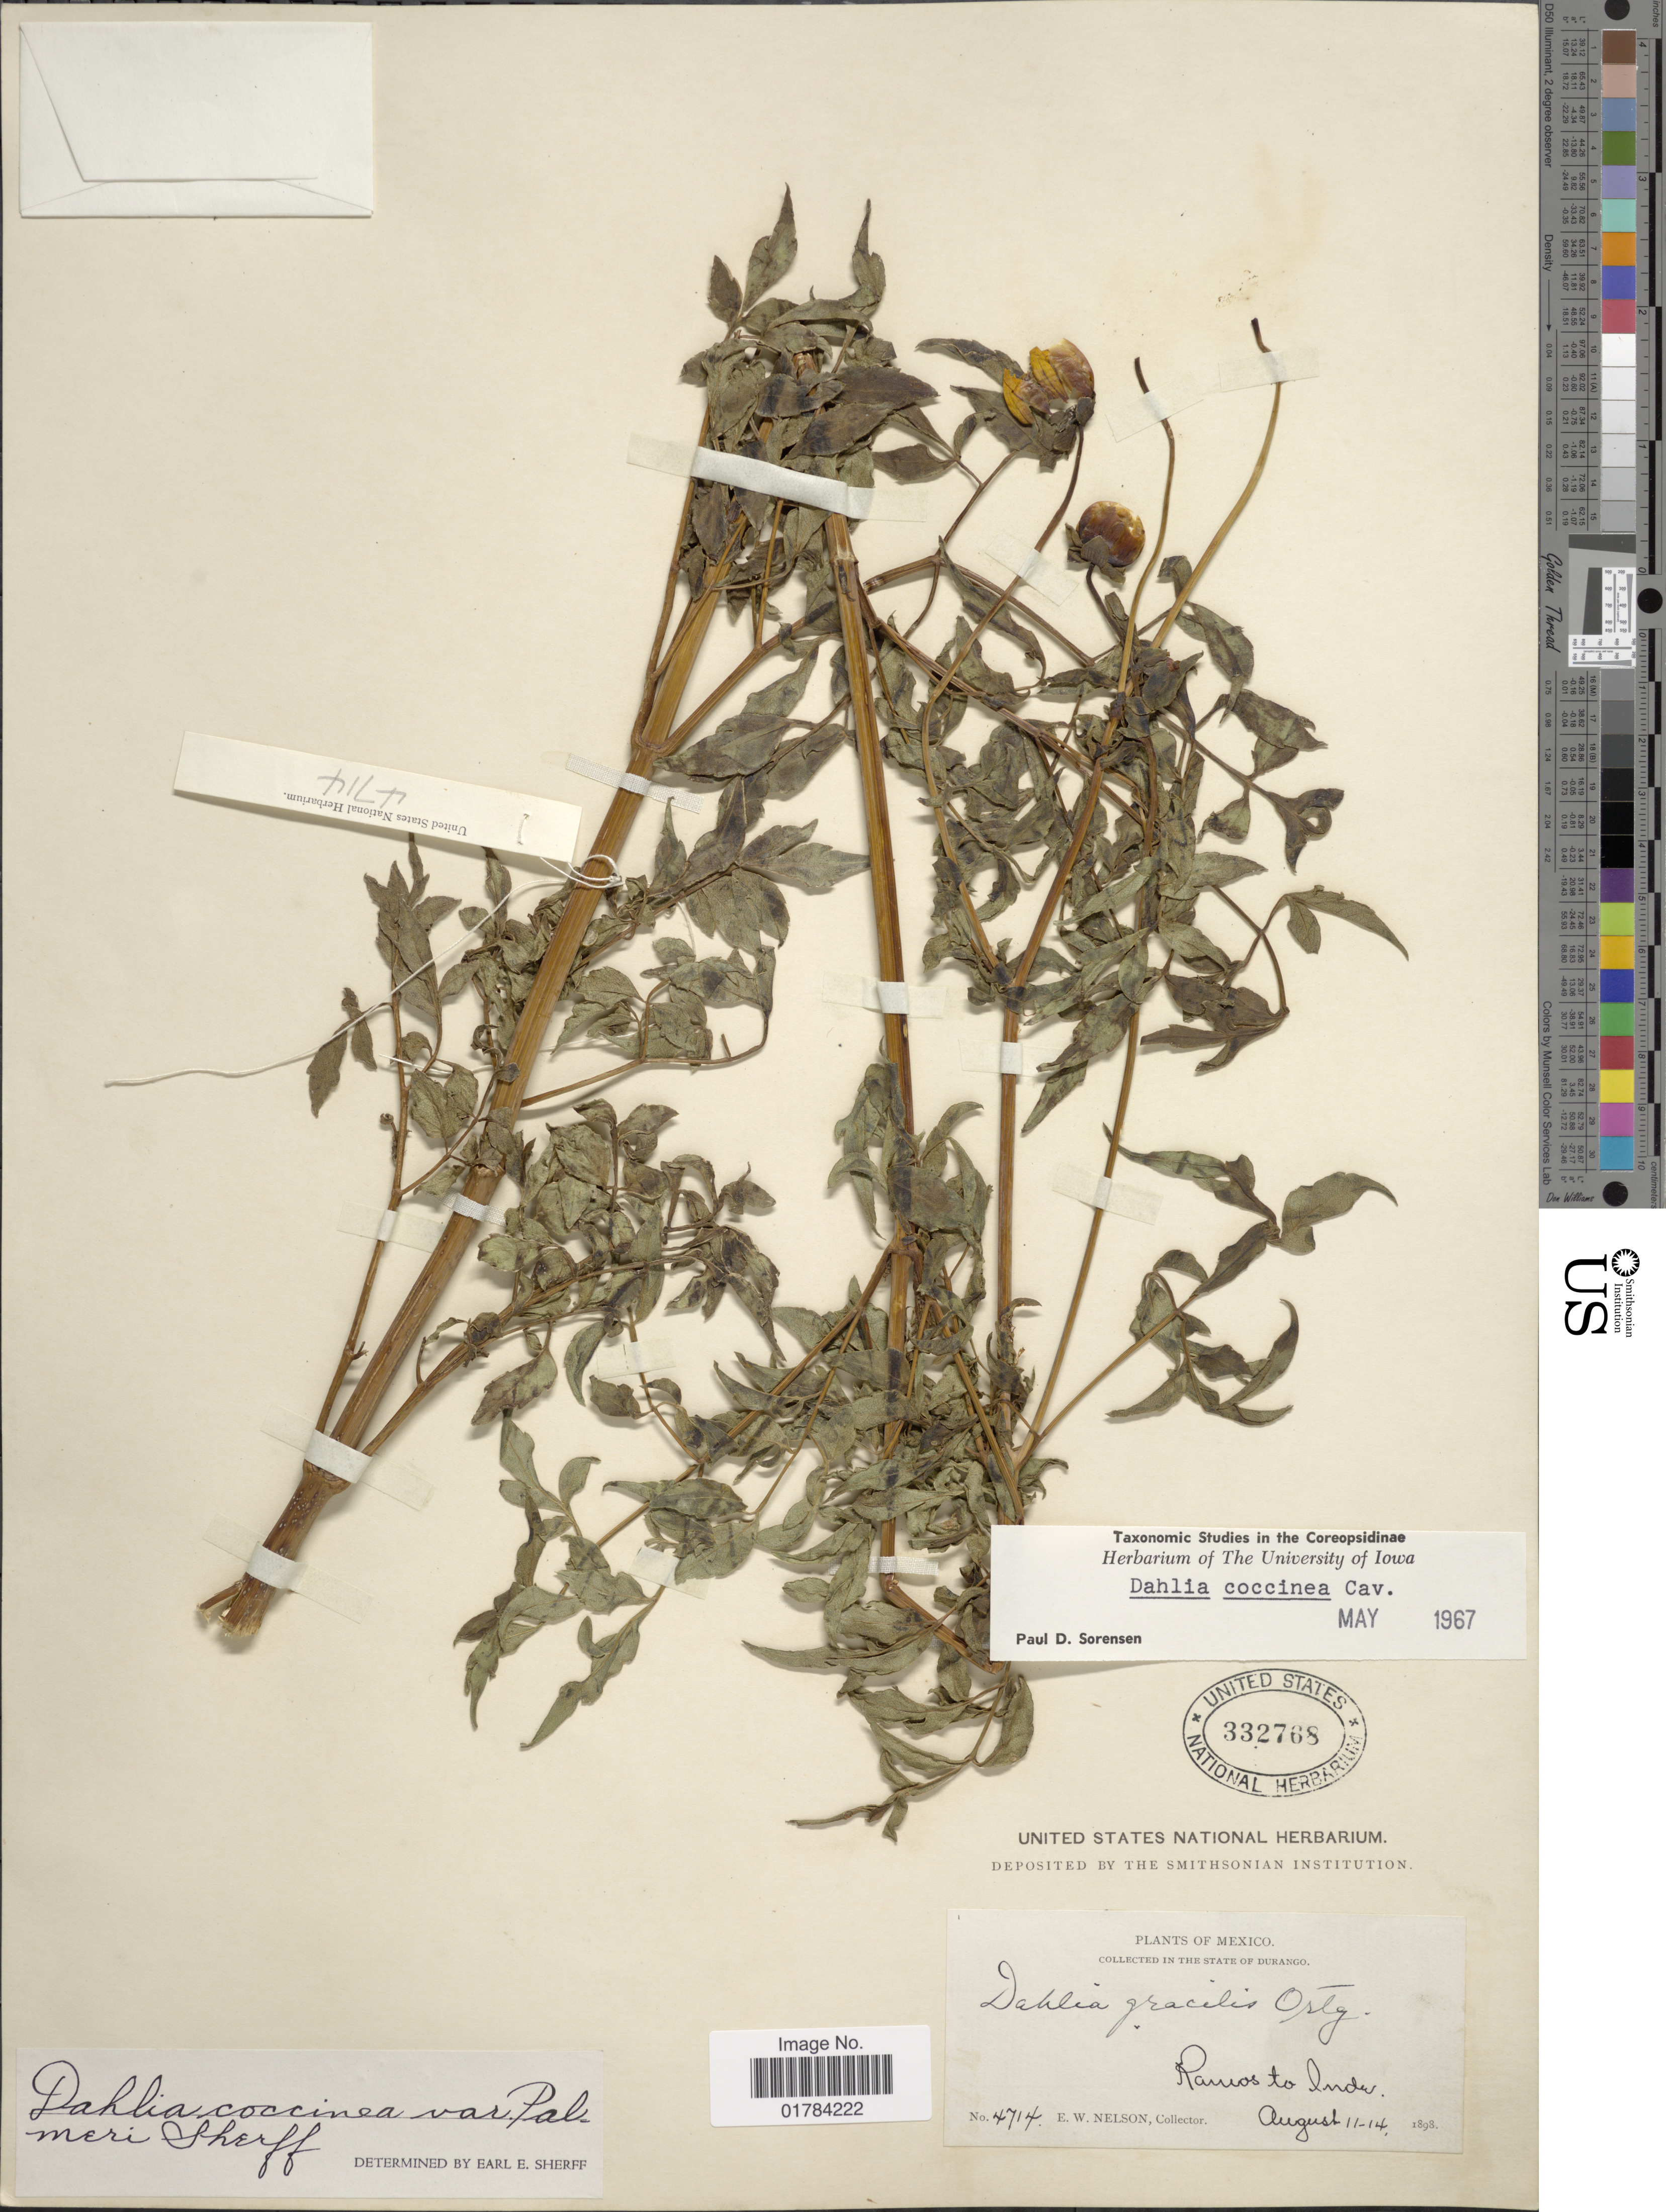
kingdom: Plantae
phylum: Tracheophyta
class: Magnoliopsida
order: Asterales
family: Asteraceae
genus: Dahlia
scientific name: Dahlia coccinea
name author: Cav.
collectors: E. W. Nelson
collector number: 4714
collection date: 1893-08-11/1893-08-14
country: Mexico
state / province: Durango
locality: Ramos to Indus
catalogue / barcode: US 332768